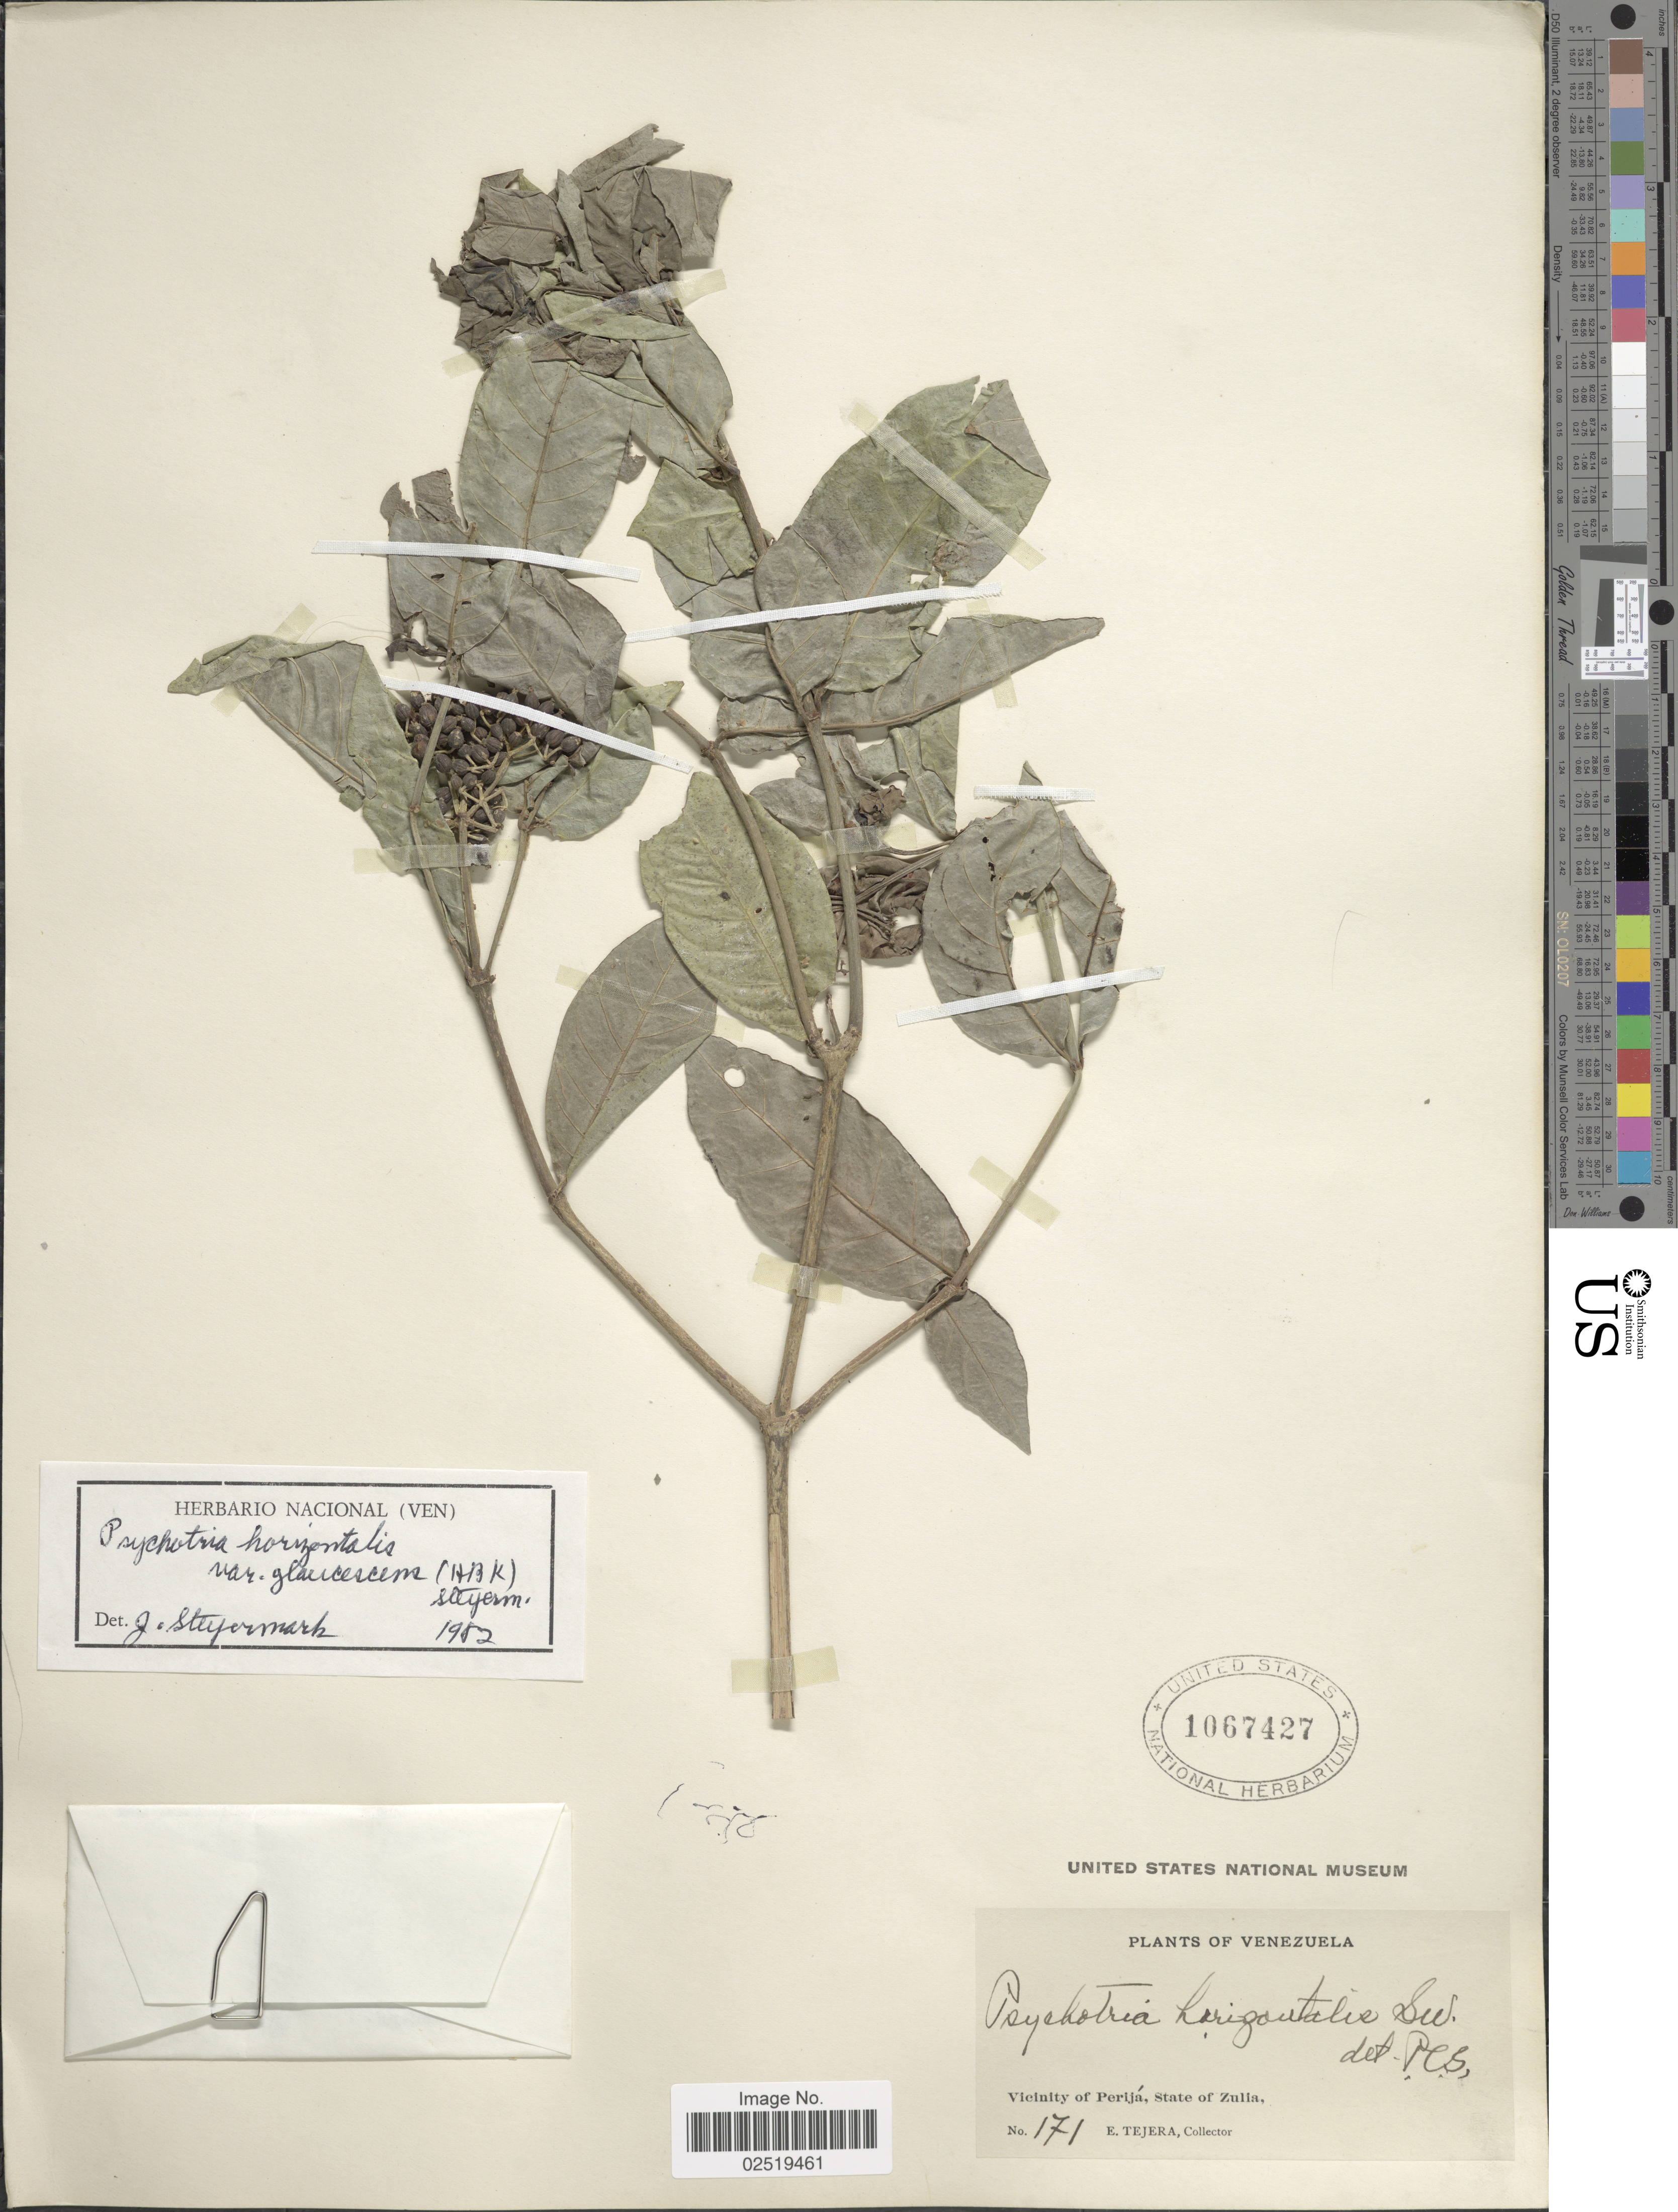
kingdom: Plantae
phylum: Tracheophyta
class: Magnoliopsida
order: Gentianales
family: Rubiaceae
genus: Psychotria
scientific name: Psychotria horizontalis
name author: Sw.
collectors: E. Tejera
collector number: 171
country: Venezuela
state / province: Zulia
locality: Vicinity of Perijá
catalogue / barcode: US 1067427